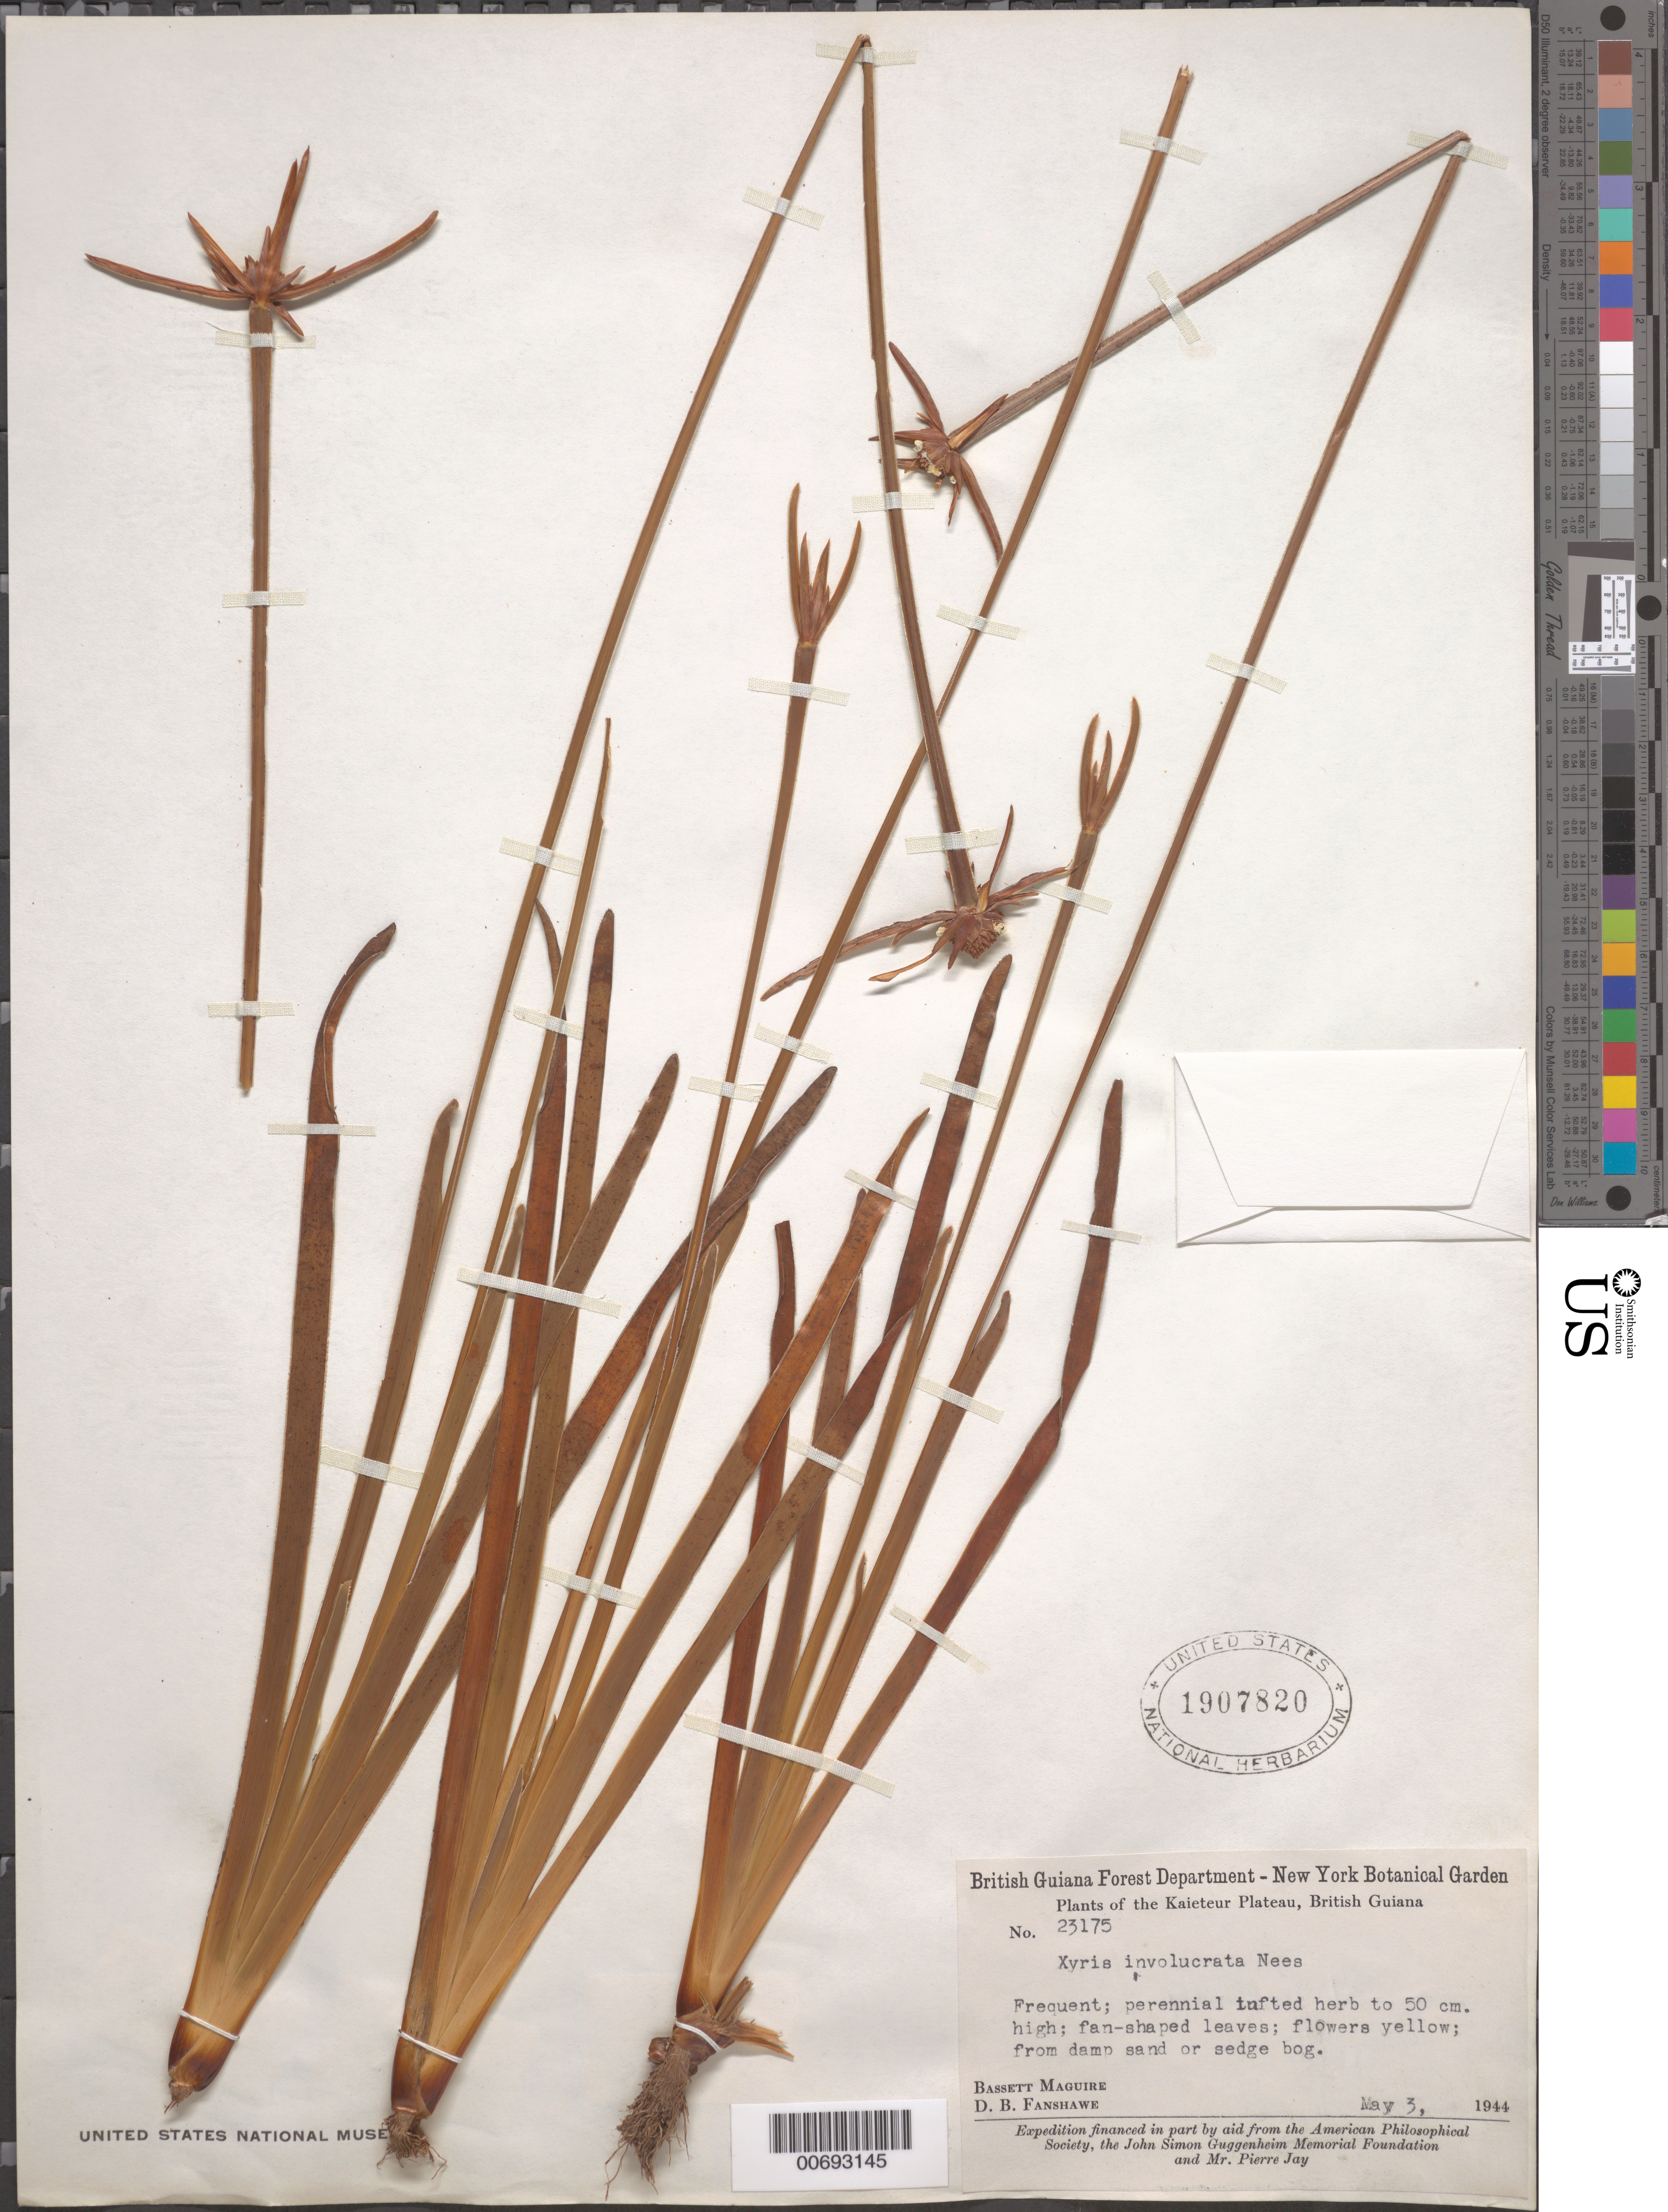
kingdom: Plantae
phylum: Tracheophyta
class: Liliopsida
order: Poales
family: Xyridaceae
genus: Xyris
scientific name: Xyris involucrata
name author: Nees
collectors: B. Maguire & D. B. Fanshawe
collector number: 23175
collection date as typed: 3-May-44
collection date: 1944-05-03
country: Guyana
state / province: Potaro-Siparuni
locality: Kaieteur Plateau, Potaro River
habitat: Damp sand or sedge bog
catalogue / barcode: US 1907820